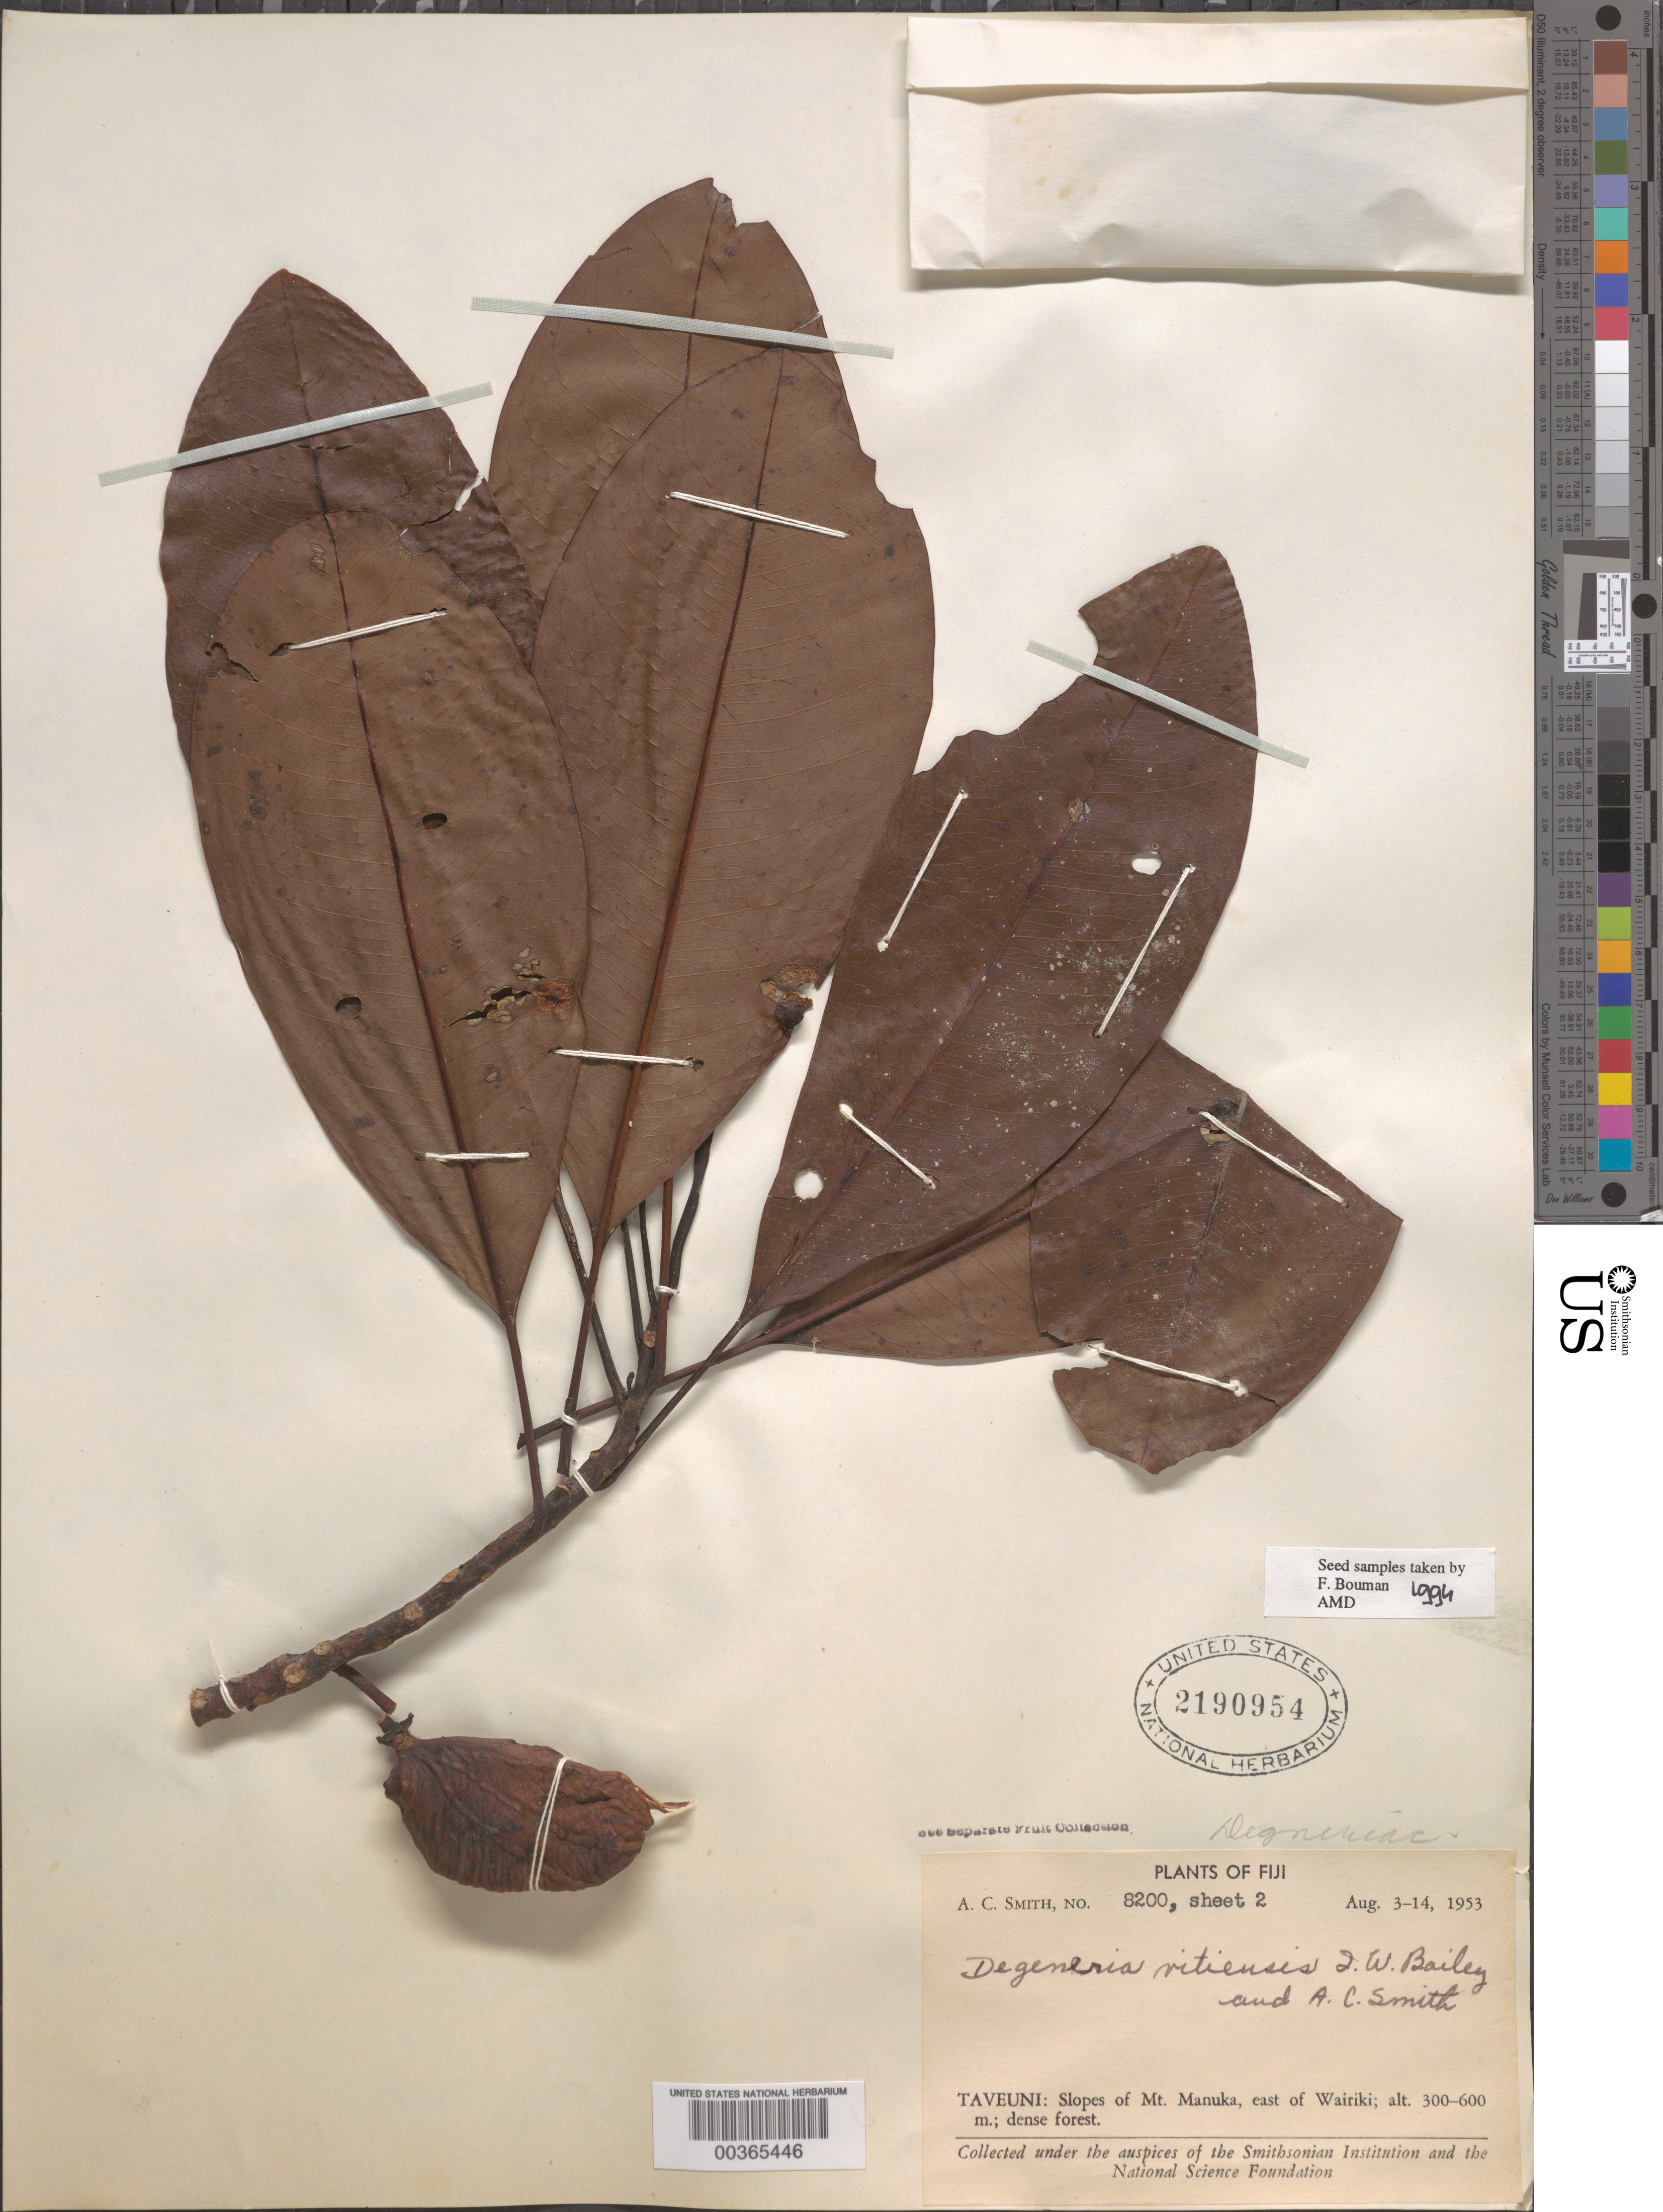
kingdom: Plantae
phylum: Tracheophyta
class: Magnoliopsida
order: Magnoliales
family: Degeneriaceae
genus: Degeneria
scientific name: Degeneria vitiensis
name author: L.W. Bailey & A.C. Sm.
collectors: A. C. Smith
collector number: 8200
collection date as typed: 03 Aug 1953 to 14 Aug 1953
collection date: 1953-08-03/1953-08-14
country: Fiji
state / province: Northern Division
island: Taveuni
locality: Mt. manuka, e of wairiki. [island(s) originally recorded as viti levu i. (vanua levu i.?), taveuni i.; localities are more likely on taveuni i.]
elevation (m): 300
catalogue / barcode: US 2190954